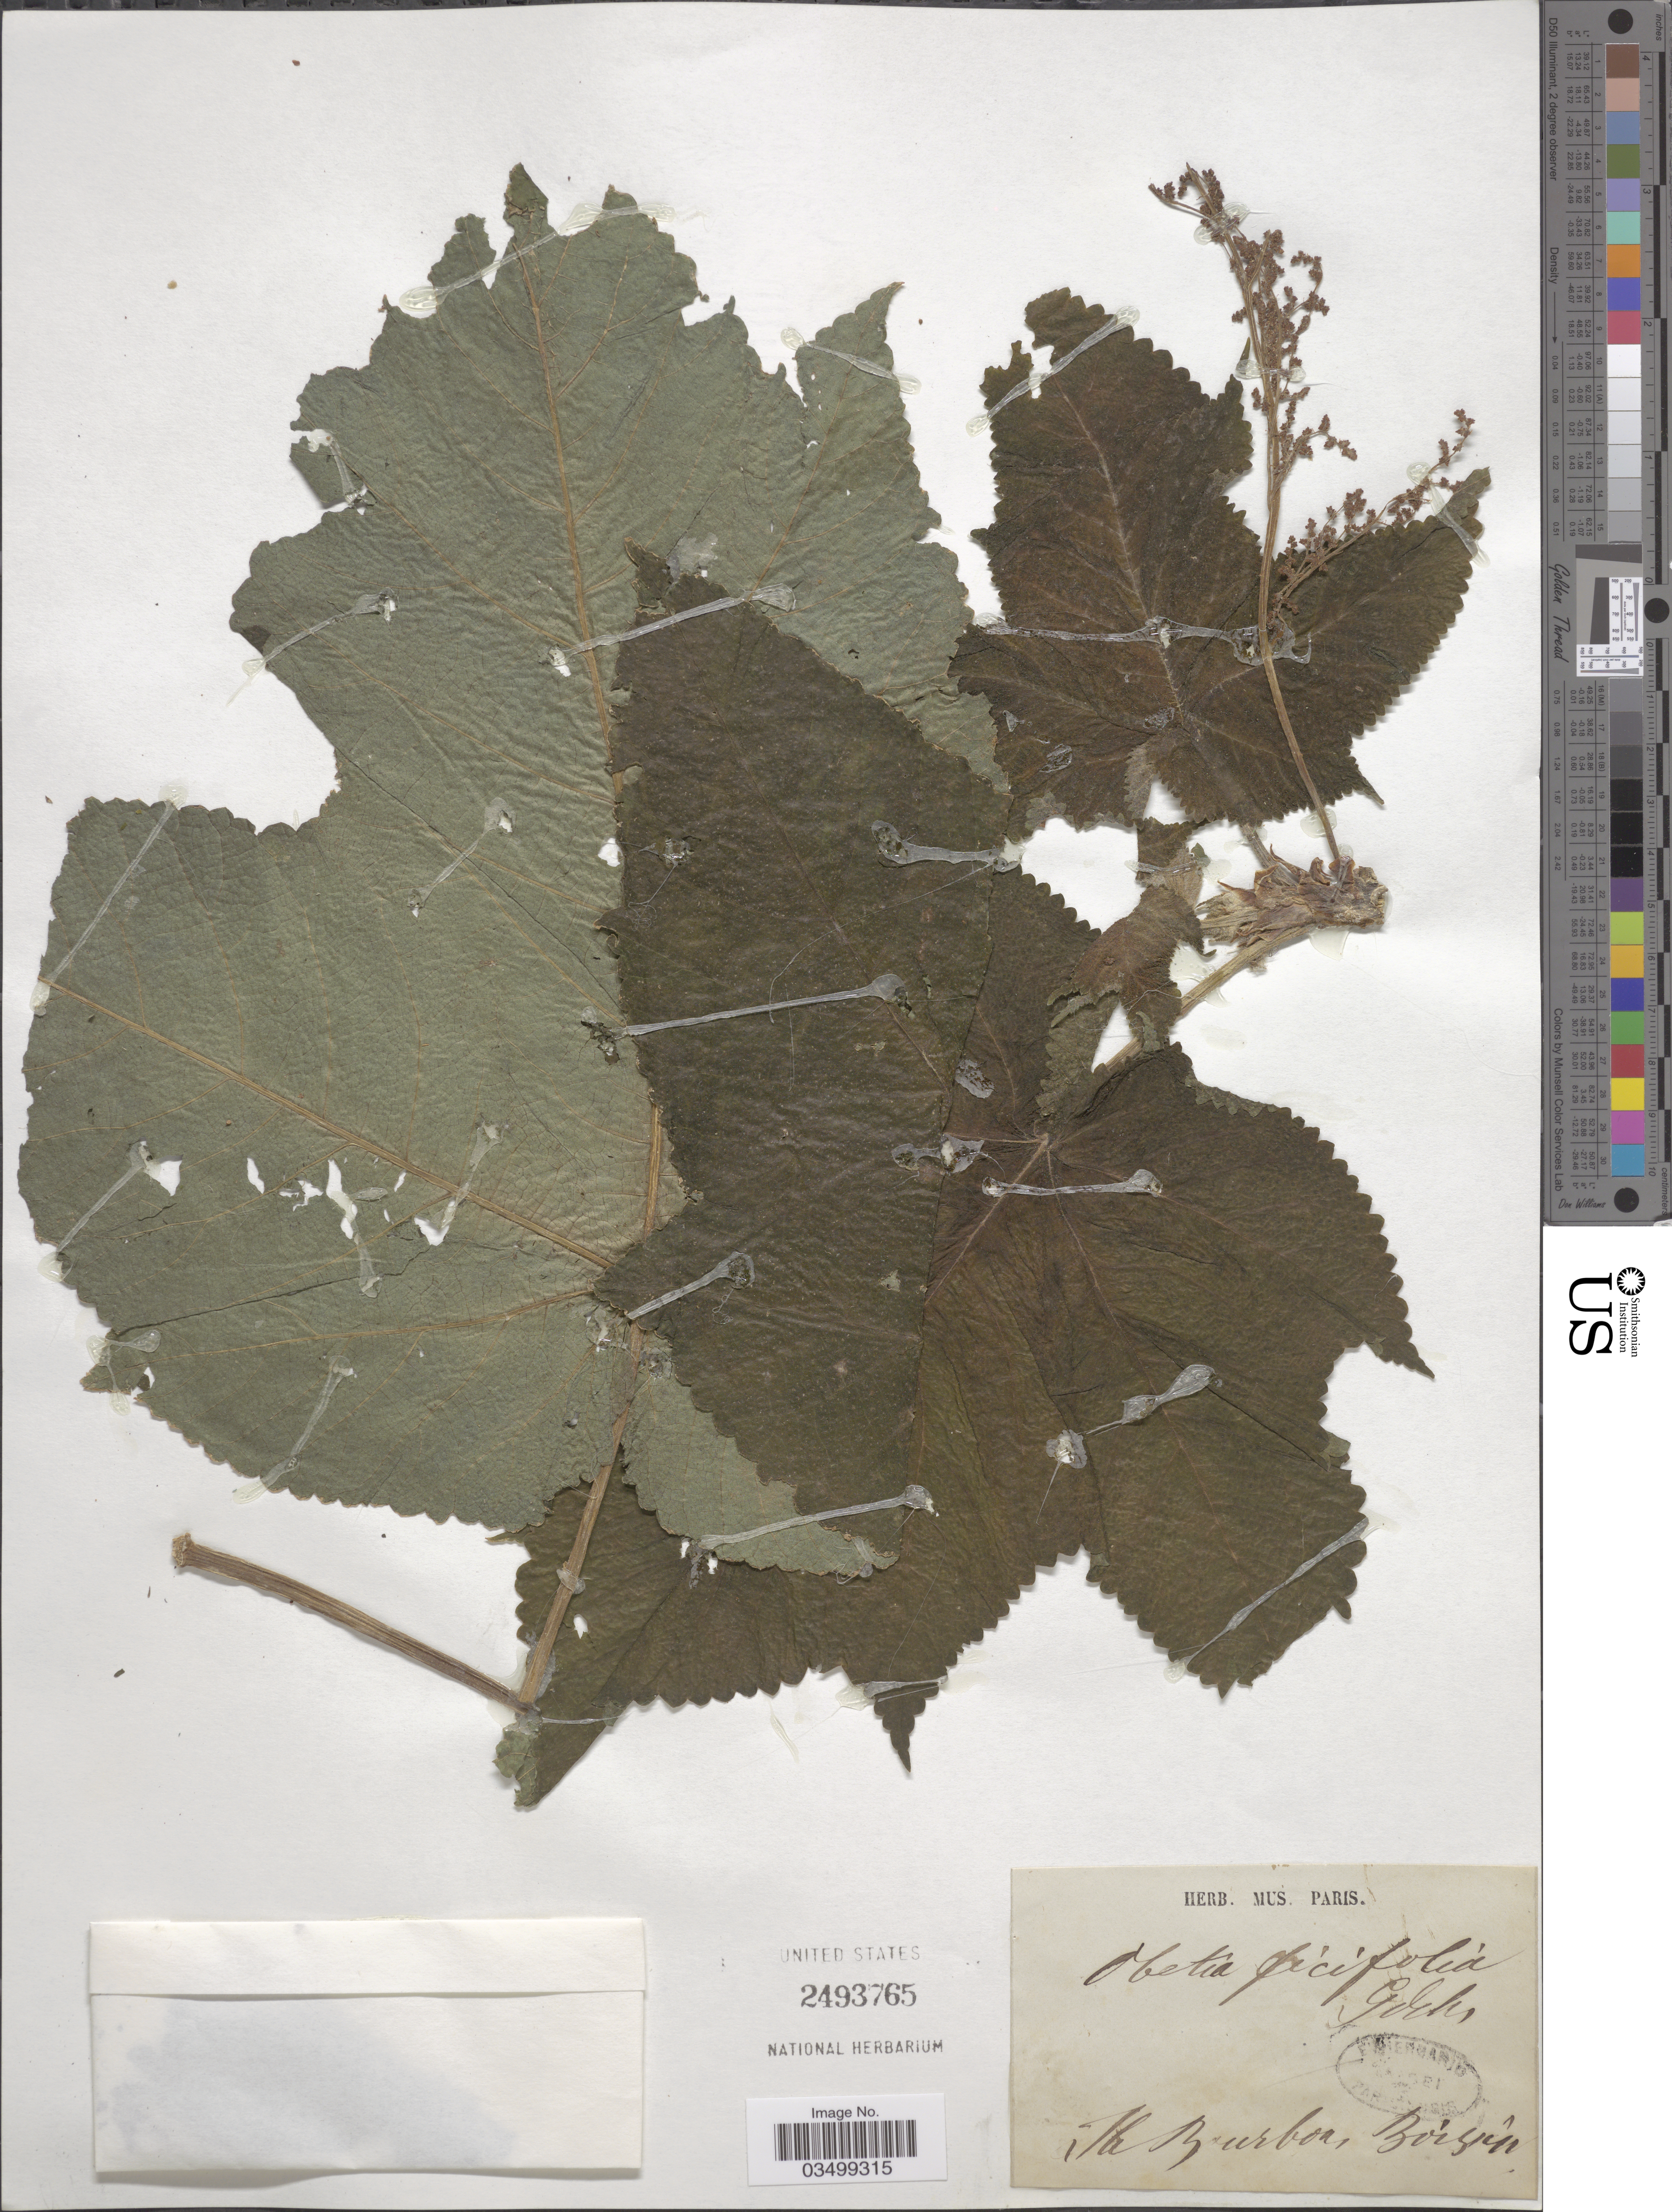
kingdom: Plantae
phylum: Tracheophyta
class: Magnoliopsida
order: Rosales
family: Urticaceae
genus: Obetia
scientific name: Obetia ficifolia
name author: Gaudich.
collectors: -- Boivin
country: Réunion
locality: Ile Bourbon.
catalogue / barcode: US 2493765